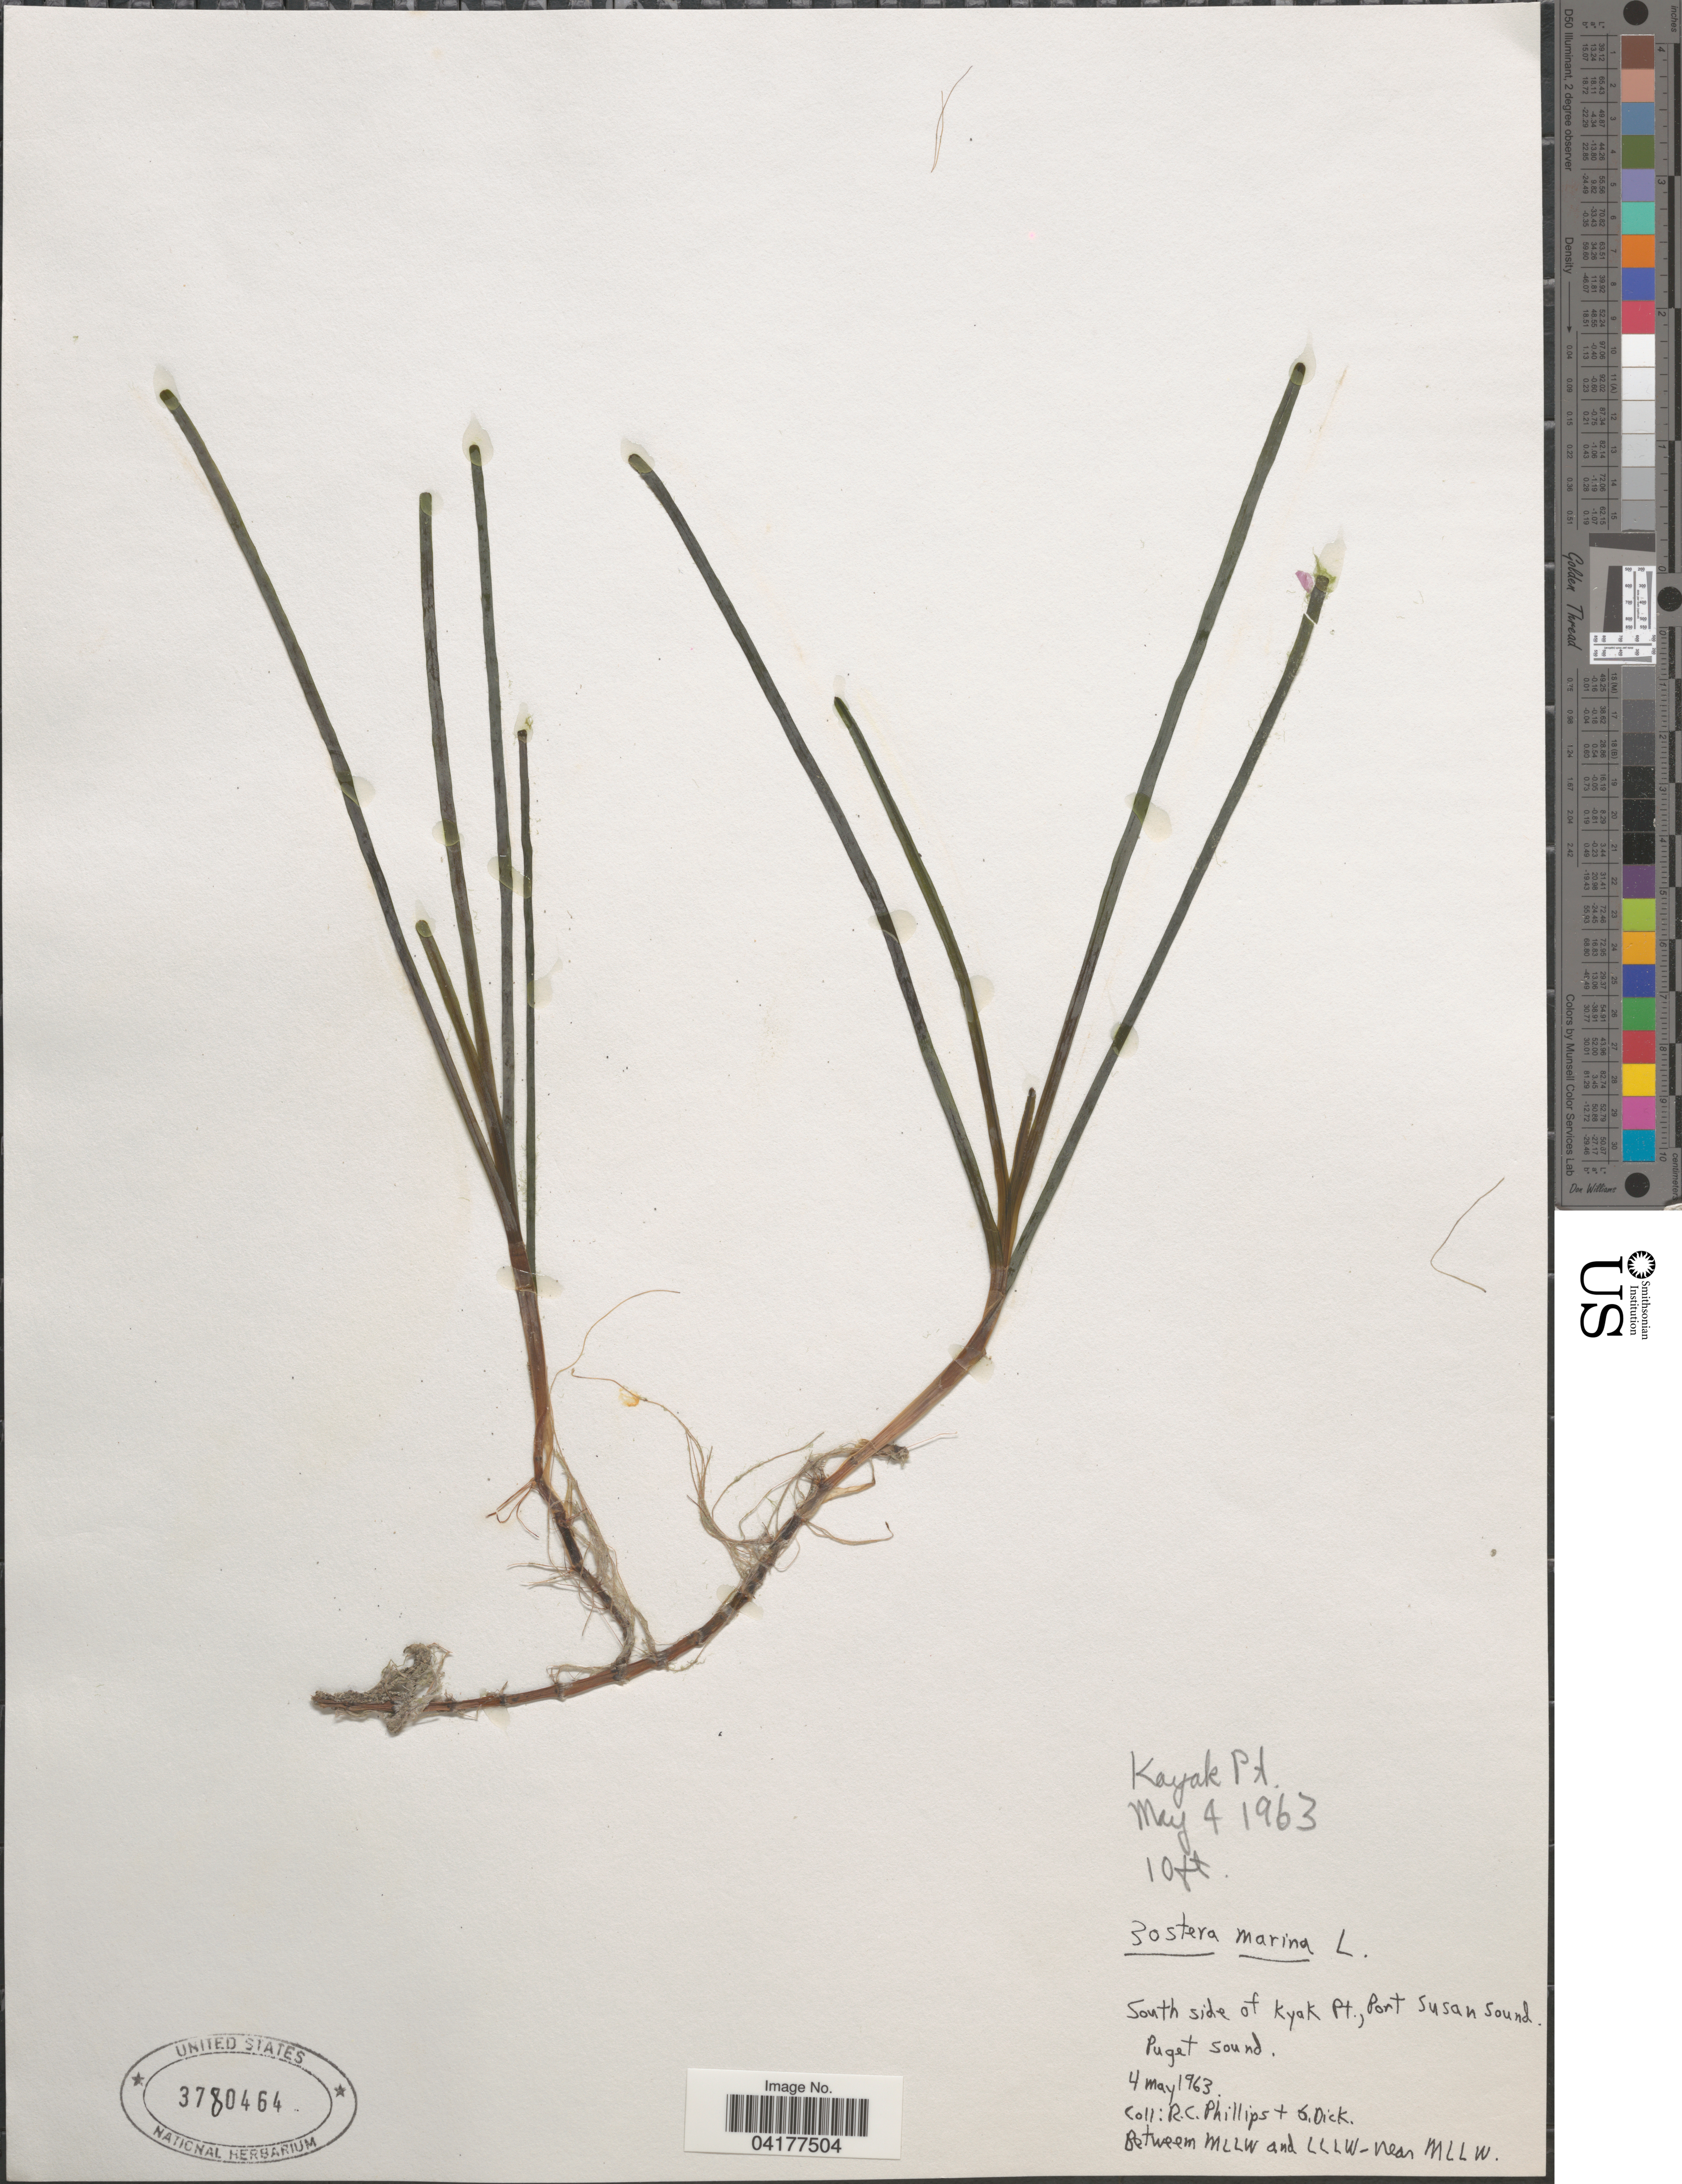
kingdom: Plantae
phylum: Tracheophyta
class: Liliopsida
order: Alismatales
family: Zosteraceae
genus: Zostera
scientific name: Zostera marina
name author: L.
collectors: R. C. Phillips & G. Dick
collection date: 1963-05-04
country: United States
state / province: Washington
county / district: King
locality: Kayak Pt. South side of Kyak Pt., Port Susan Sound. Puget Sound. Between MLLW and LLLW-near MLLW.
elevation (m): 3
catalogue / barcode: US 3780464